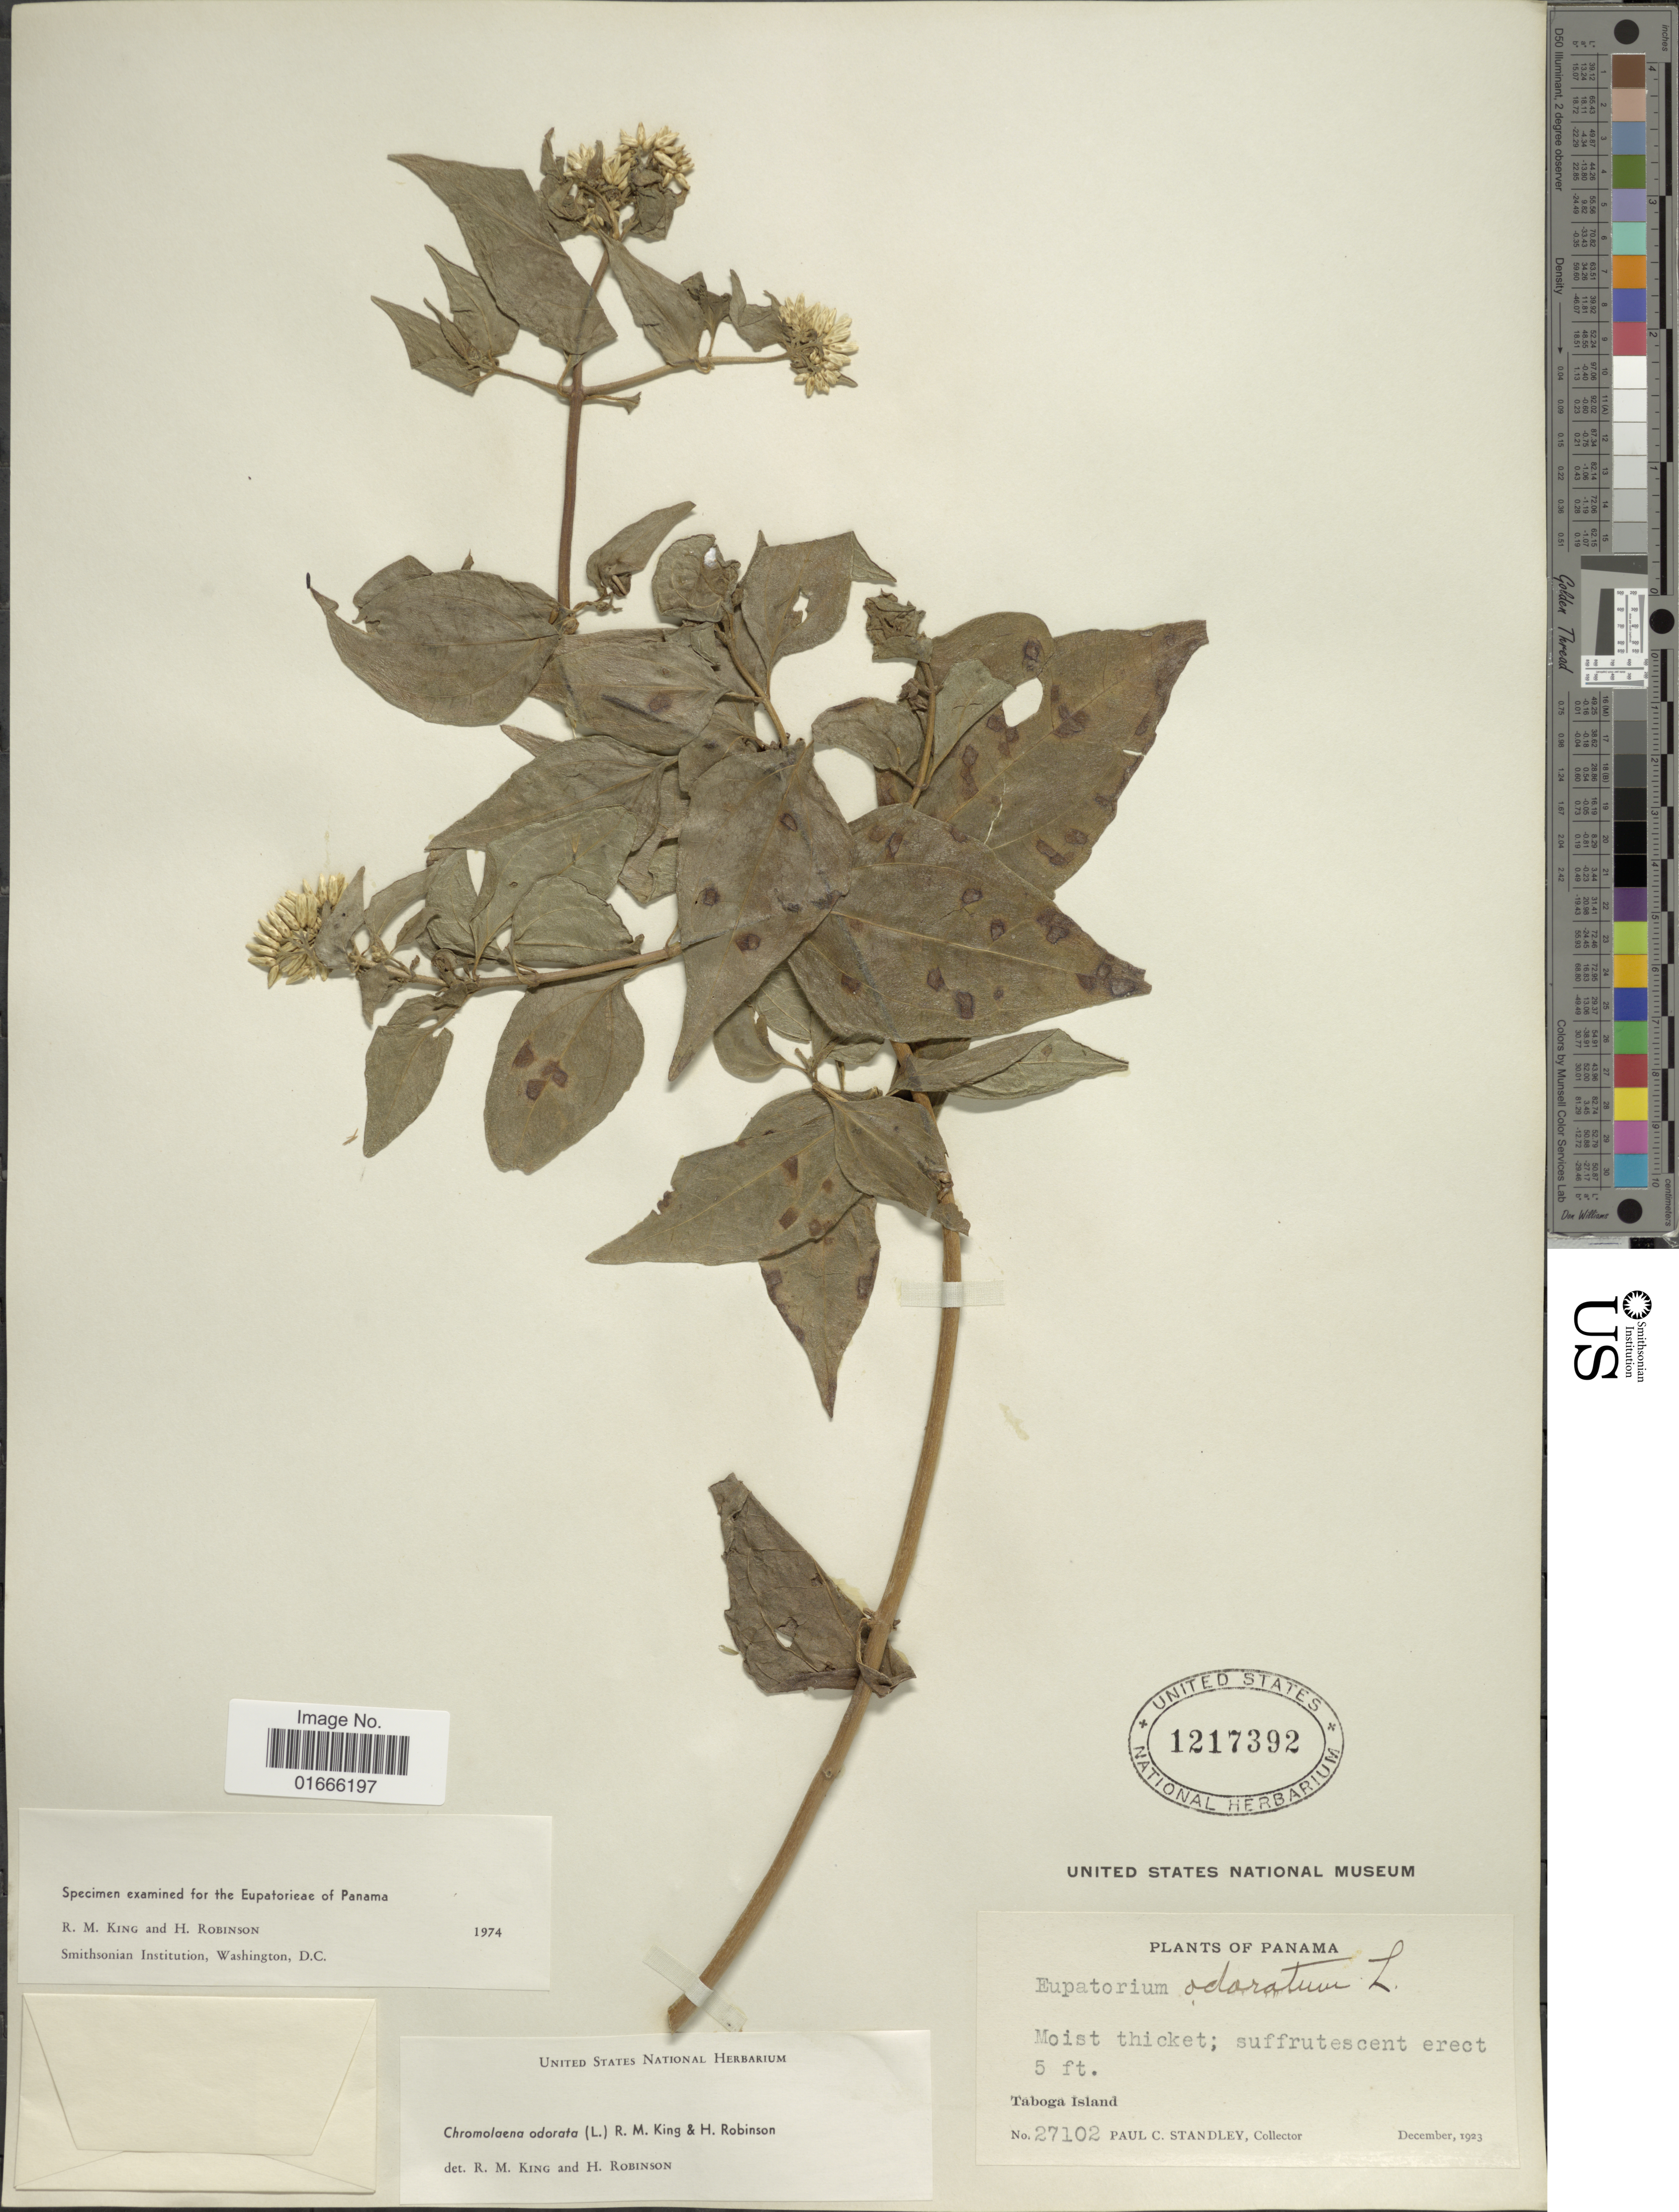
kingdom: Plantae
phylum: Tracheophyta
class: Magnoliopsida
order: Asterales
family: Asteraceae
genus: Chromolaena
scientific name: Chromolaena odorata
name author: (L.) R.M. King & H. Rob.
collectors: P. C. Standley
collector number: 27102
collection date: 1923-12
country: Panama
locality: Taboga Island.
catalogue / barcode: US 1217392